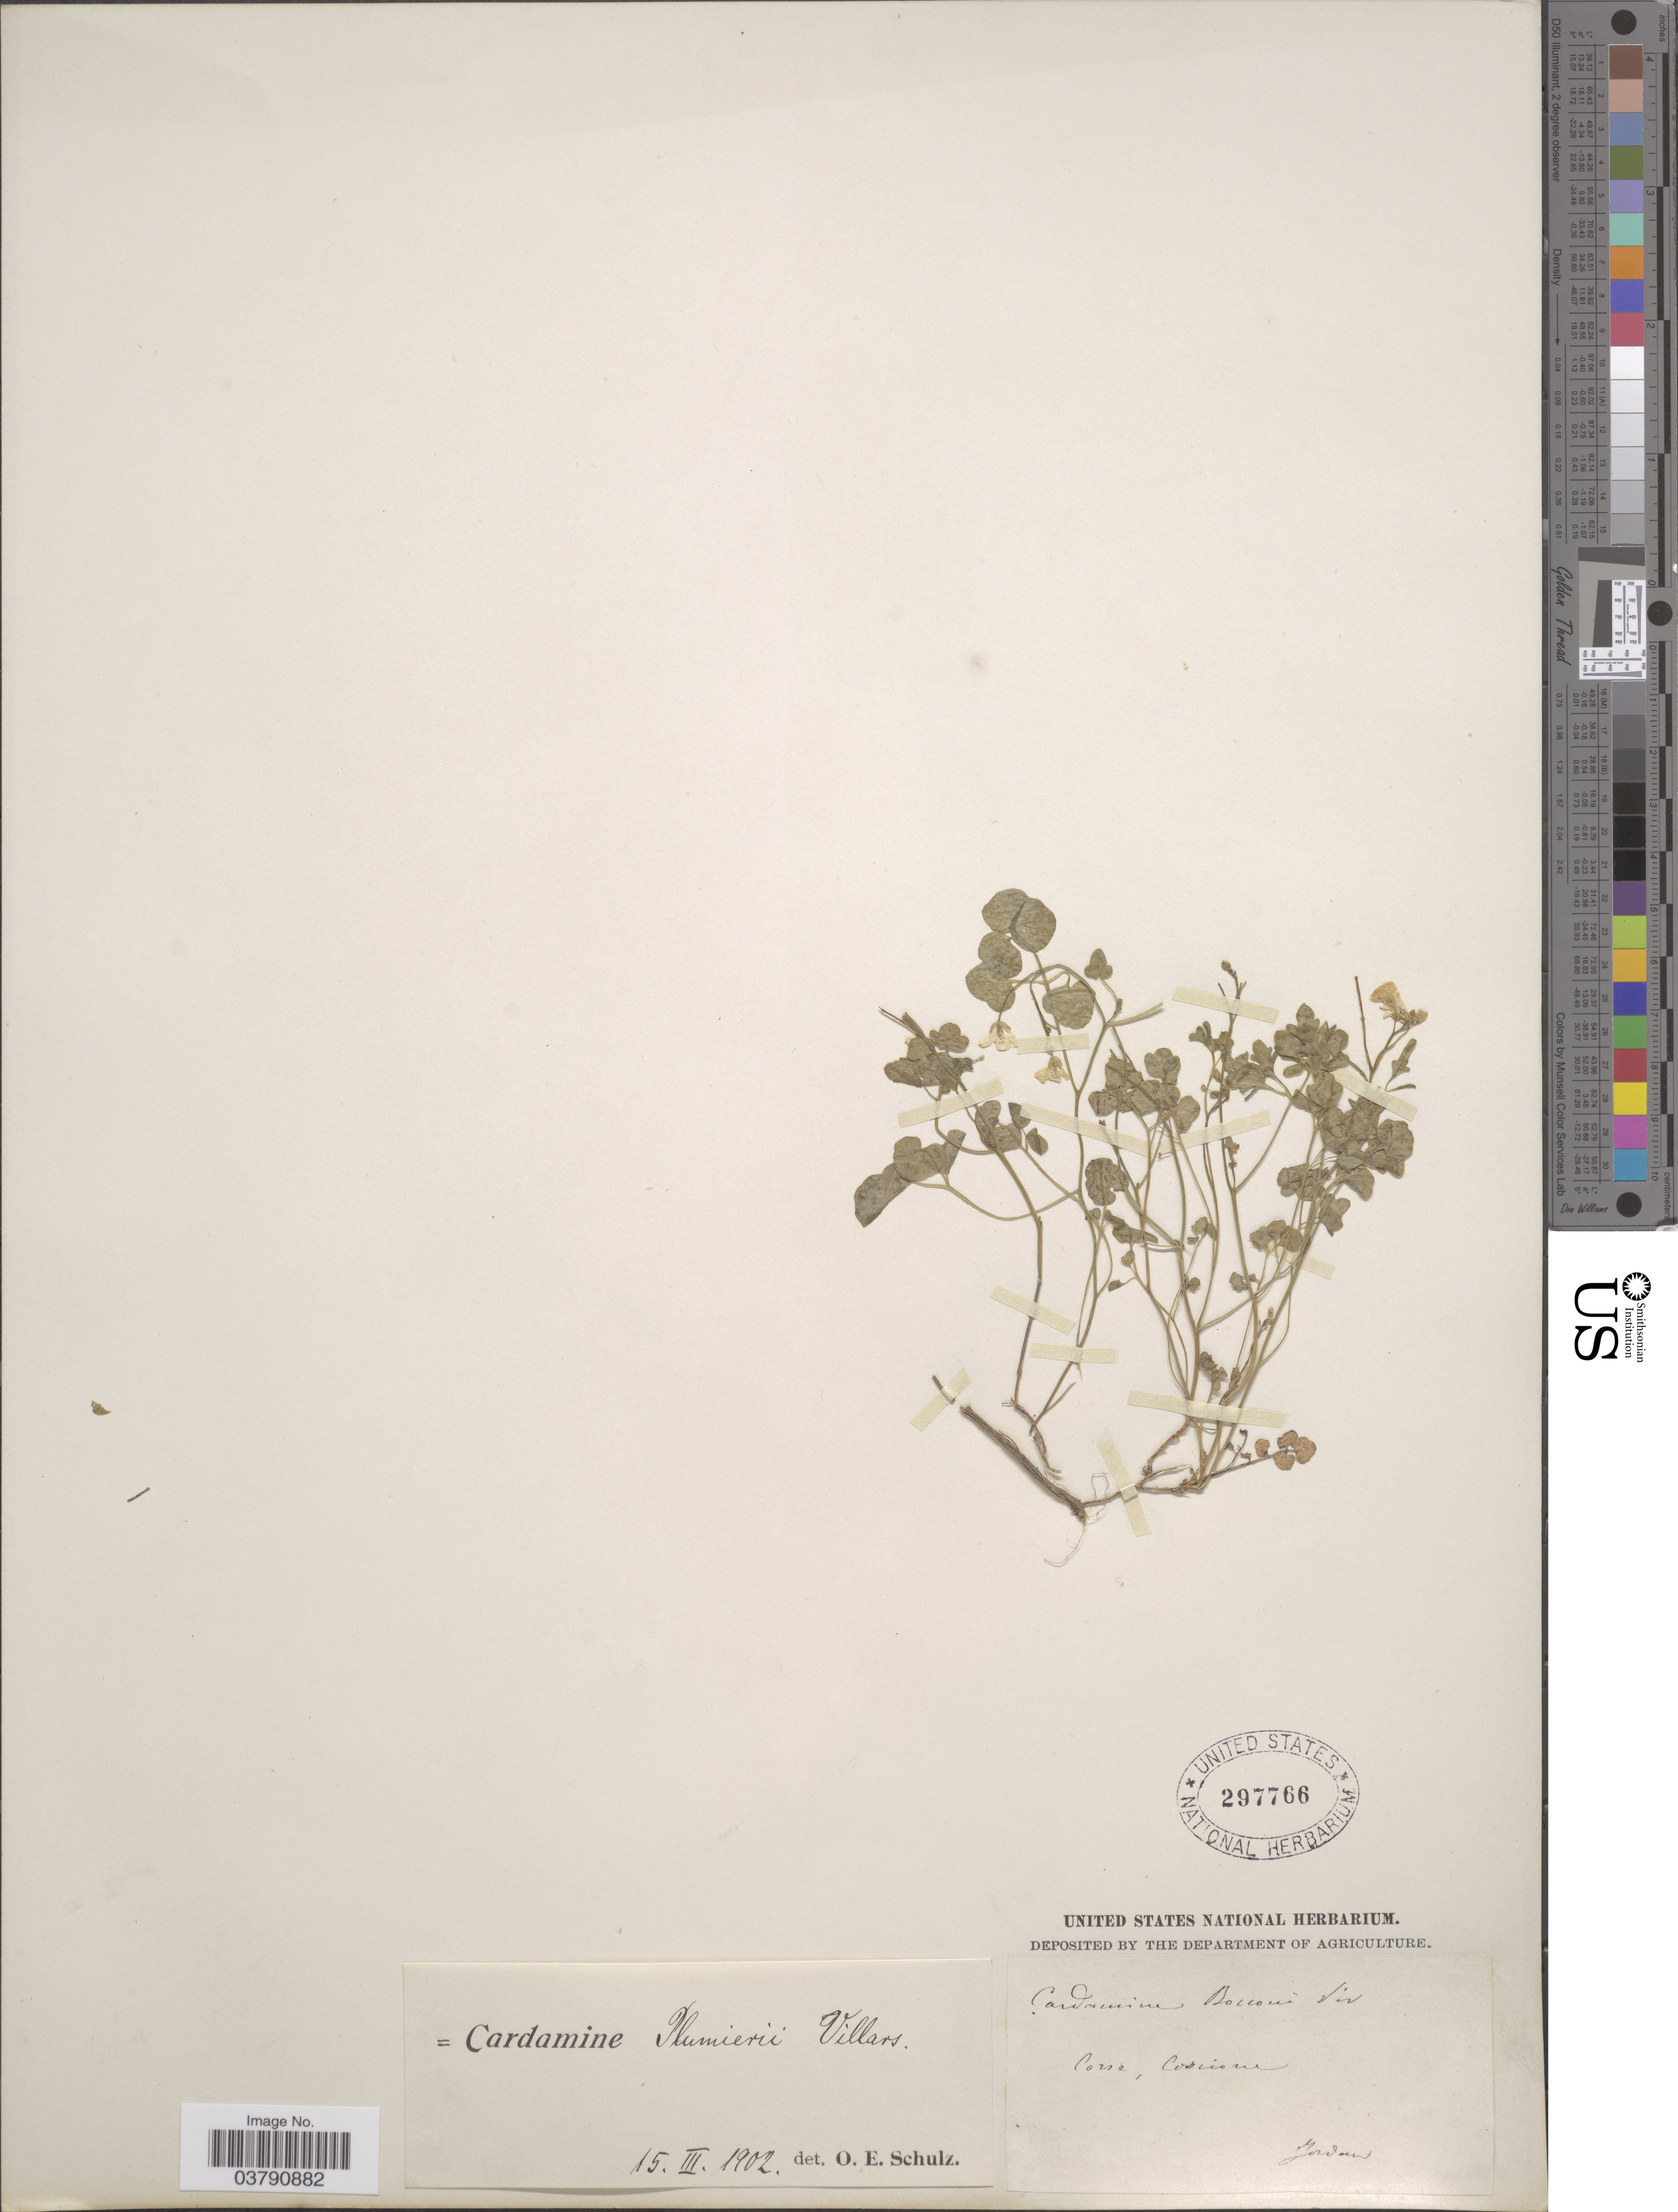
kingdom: Plantae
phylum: Tracheophyta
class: Magnoliopsida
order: Brassicales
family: Brassicaceae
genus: Cardamine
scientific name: Cardamine plumieri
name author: Vill.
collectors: -. Jordan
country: France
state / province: Corsica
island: Corse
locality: Corse, Conicorn [interpreted].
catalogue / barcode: US 297766